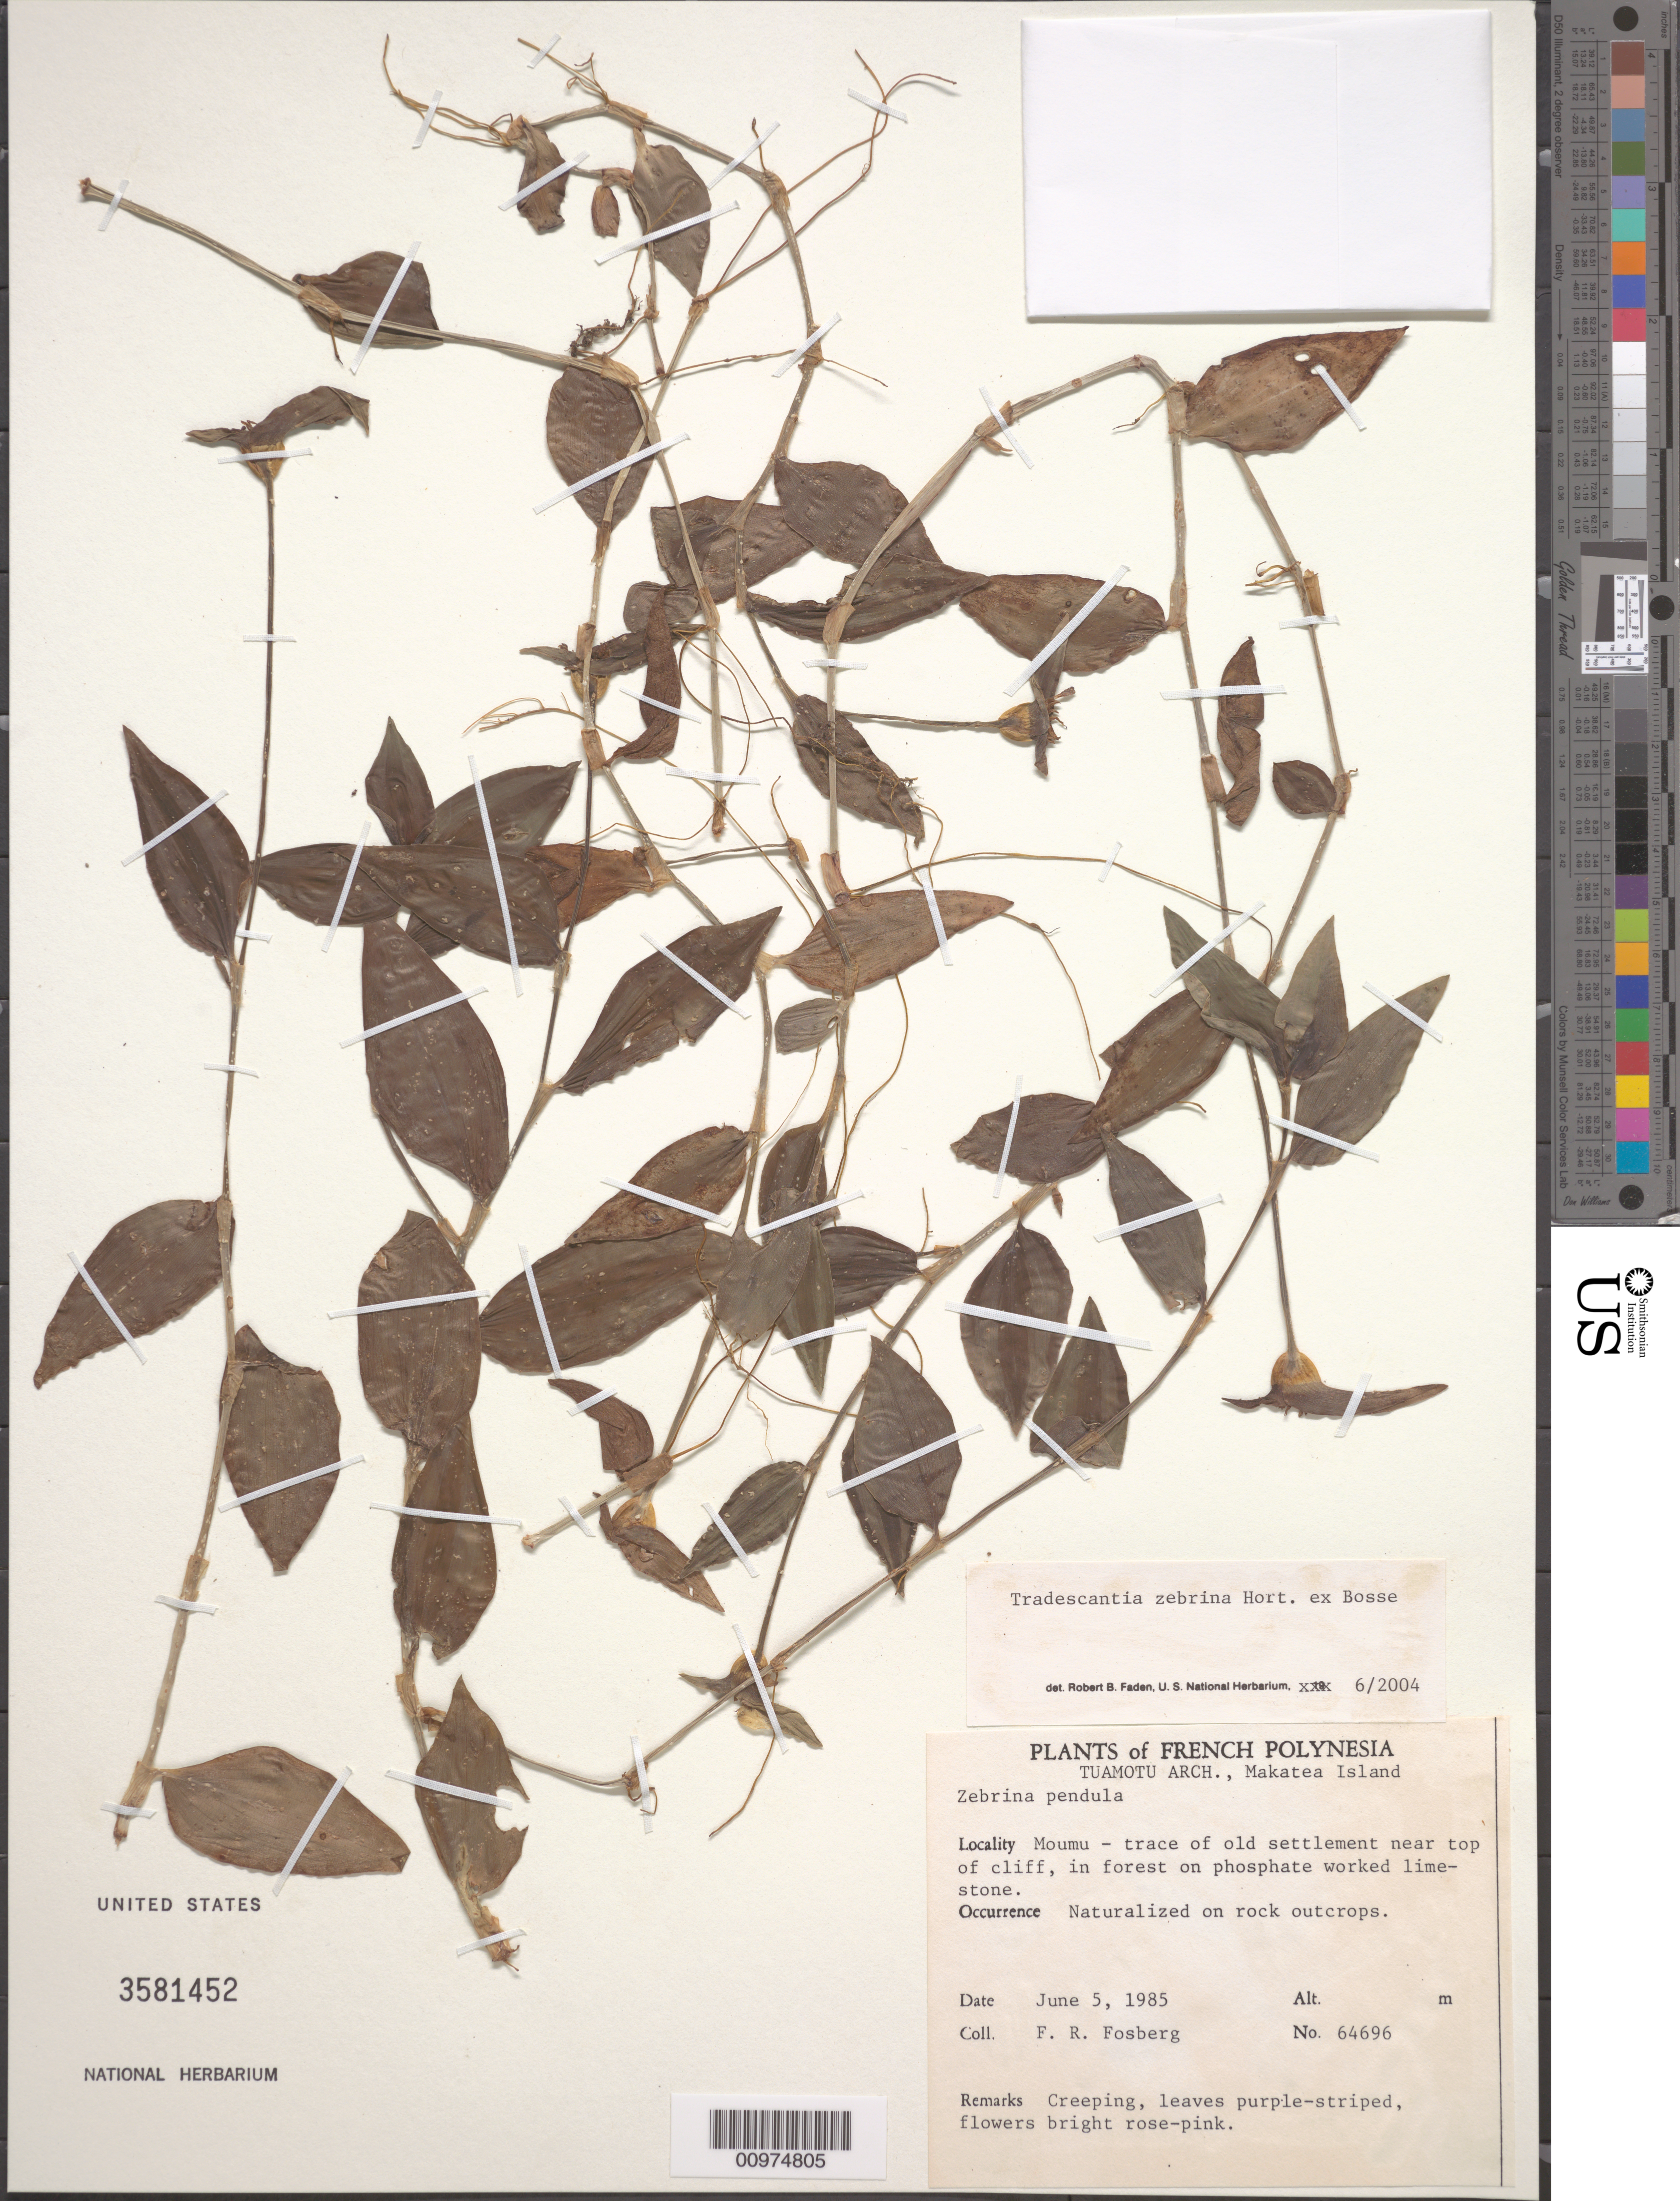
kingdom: Plantae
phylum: Tracheophyta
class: Liliopsida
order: Commelinales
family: Commelinaceae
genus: Tradescantia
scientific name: Tradescantia zebrina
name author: Bosse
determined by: Faden, Robert B., (US), Smithsonian Institution - National Museum of Natural History (UNITED STATES)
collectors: F. R. Fosberg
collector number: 64696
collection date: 1985-06-05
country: French Polynesia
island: Makatea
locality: Moumu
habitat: Trace of old settlement near top of cliff, in forest on phosphate worked Limestone. Naturalized on rock outcrops.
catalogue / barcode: US 3581452